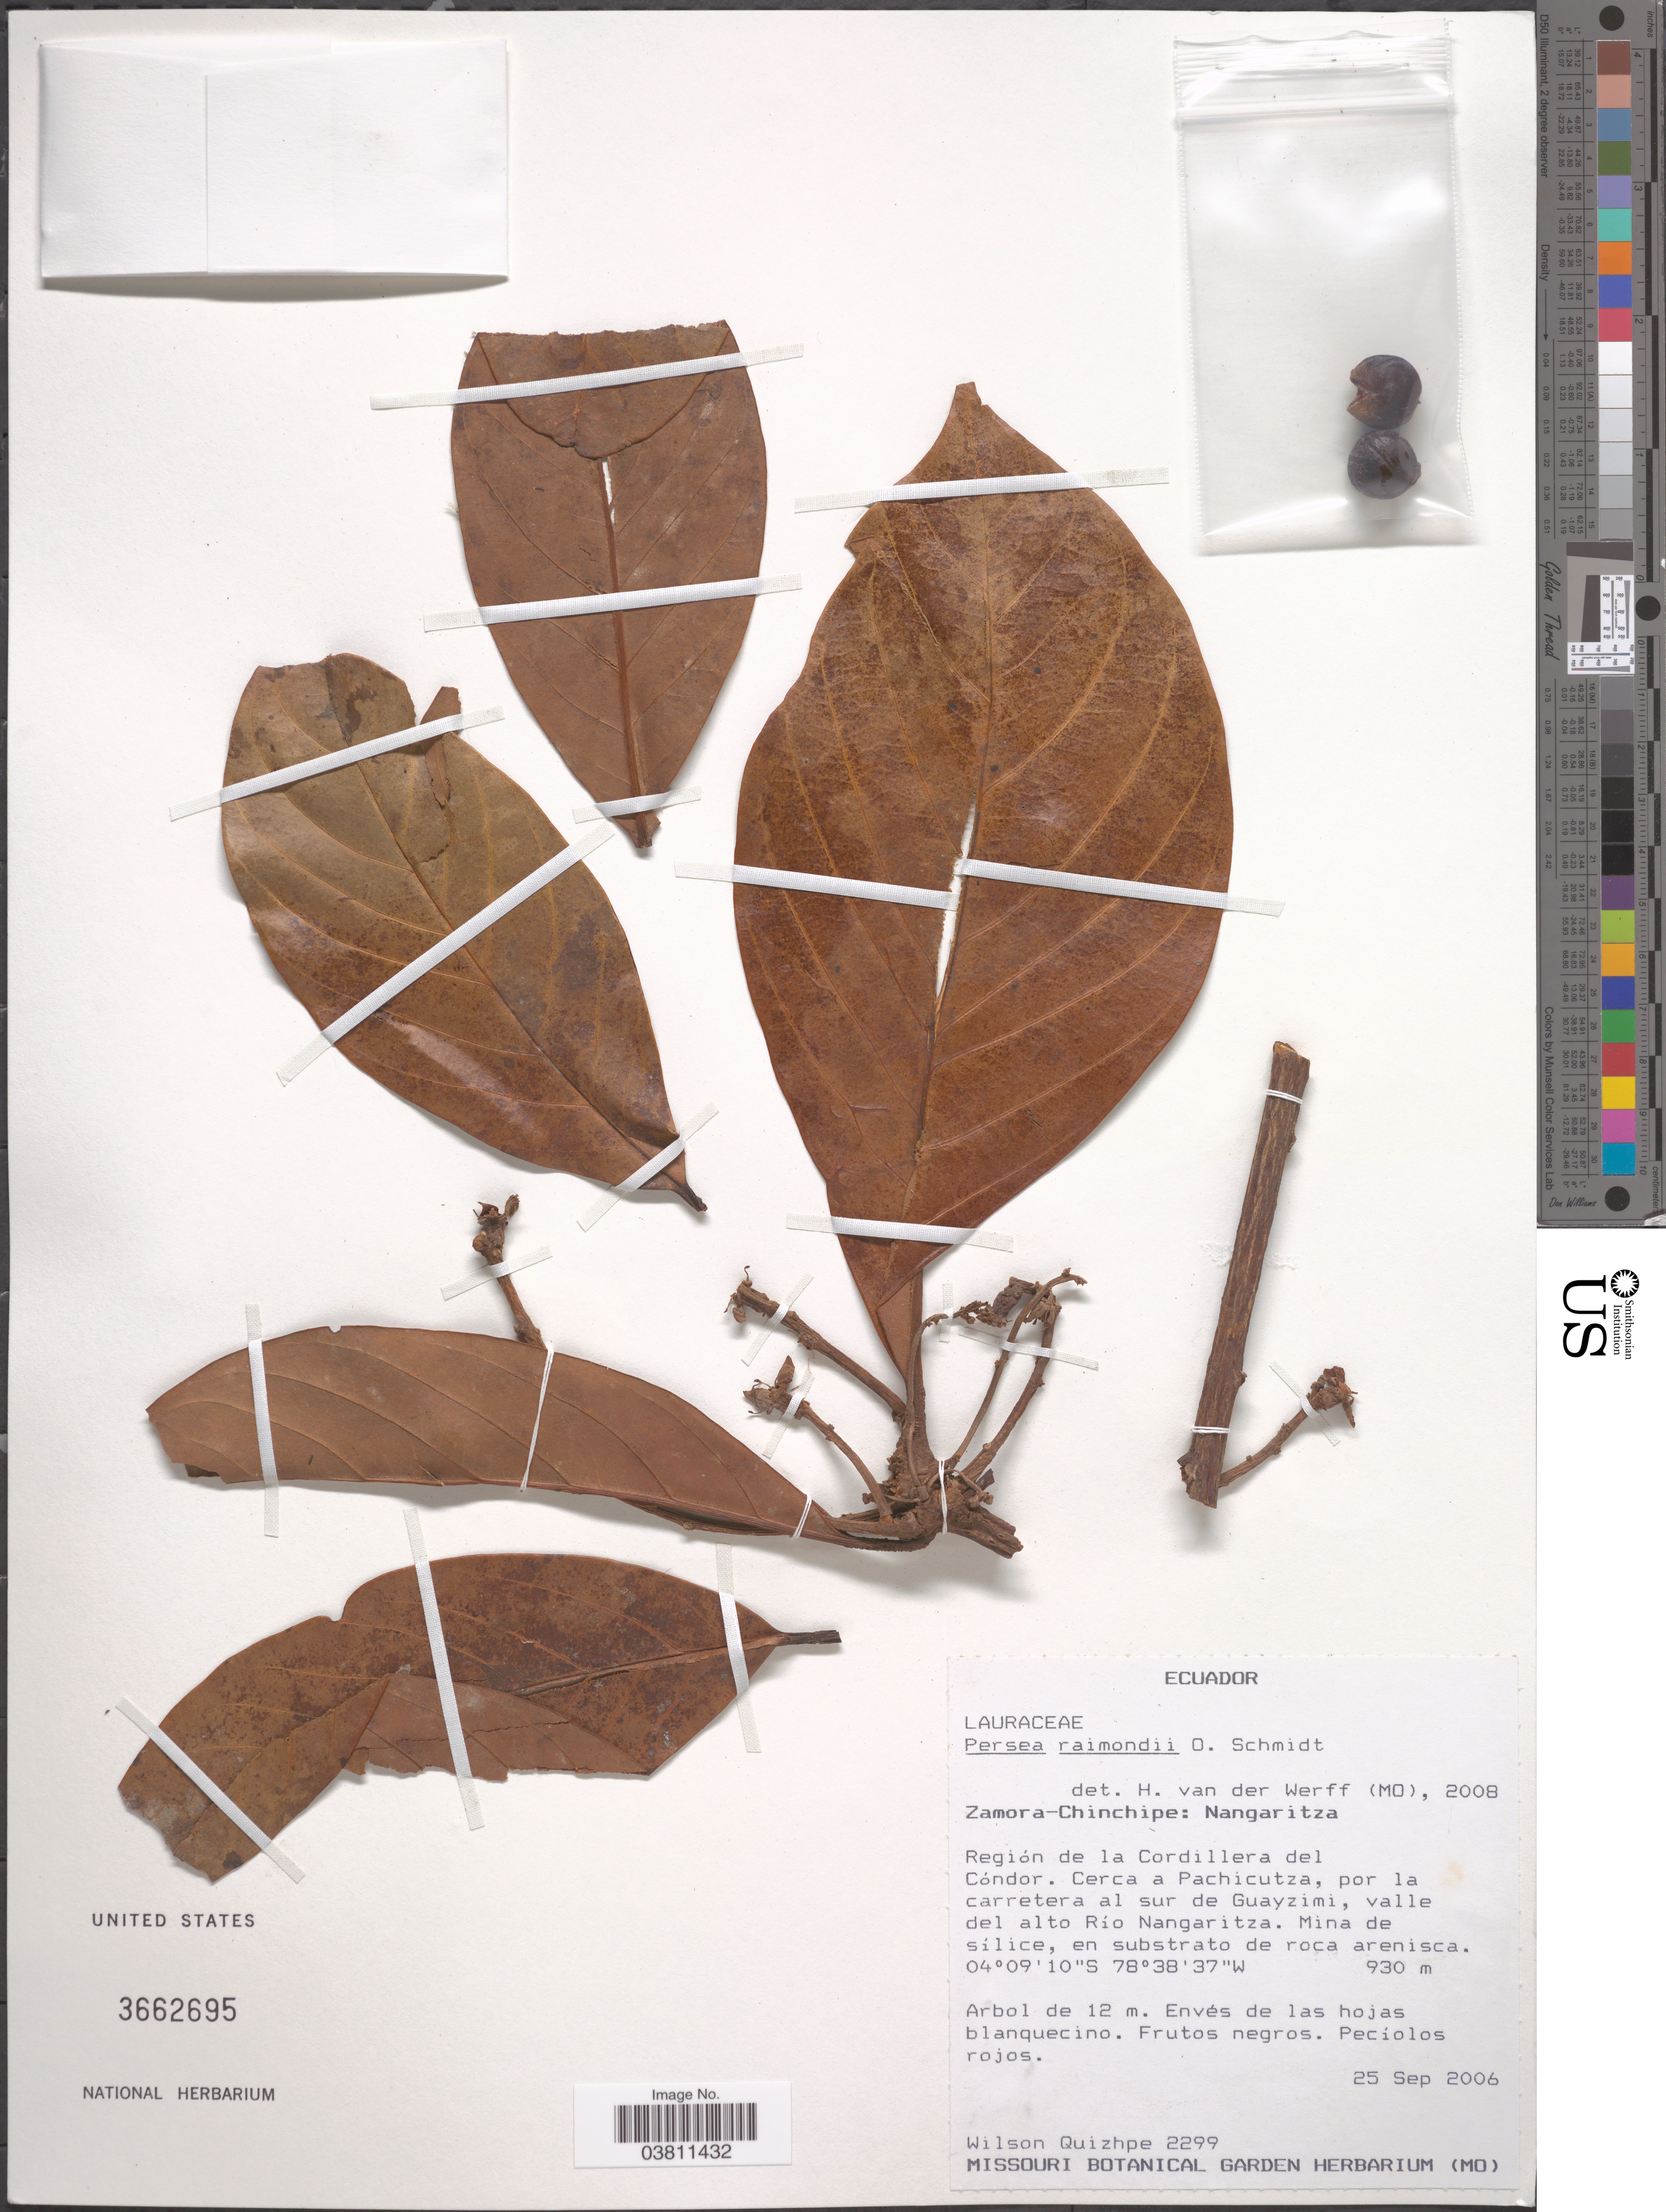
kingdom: Plantae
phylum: Tracheophyta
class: Magnoliopsida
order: Laurales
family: Lauraceae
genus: Persea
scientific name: Persea raimondii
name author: O.C. Schmidt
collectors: W. Quizhpe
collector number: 2299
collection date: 2006-09-25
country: Ecuador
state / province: Zamora-Chinchipe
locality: Nangaritza. Región de la Cordillera del Cóndor. Cerca a Pachicutza, por la carretera al sur de Guayzimi, valle del alto Río Nangaritza.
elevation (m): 930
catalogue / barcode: US 3662695